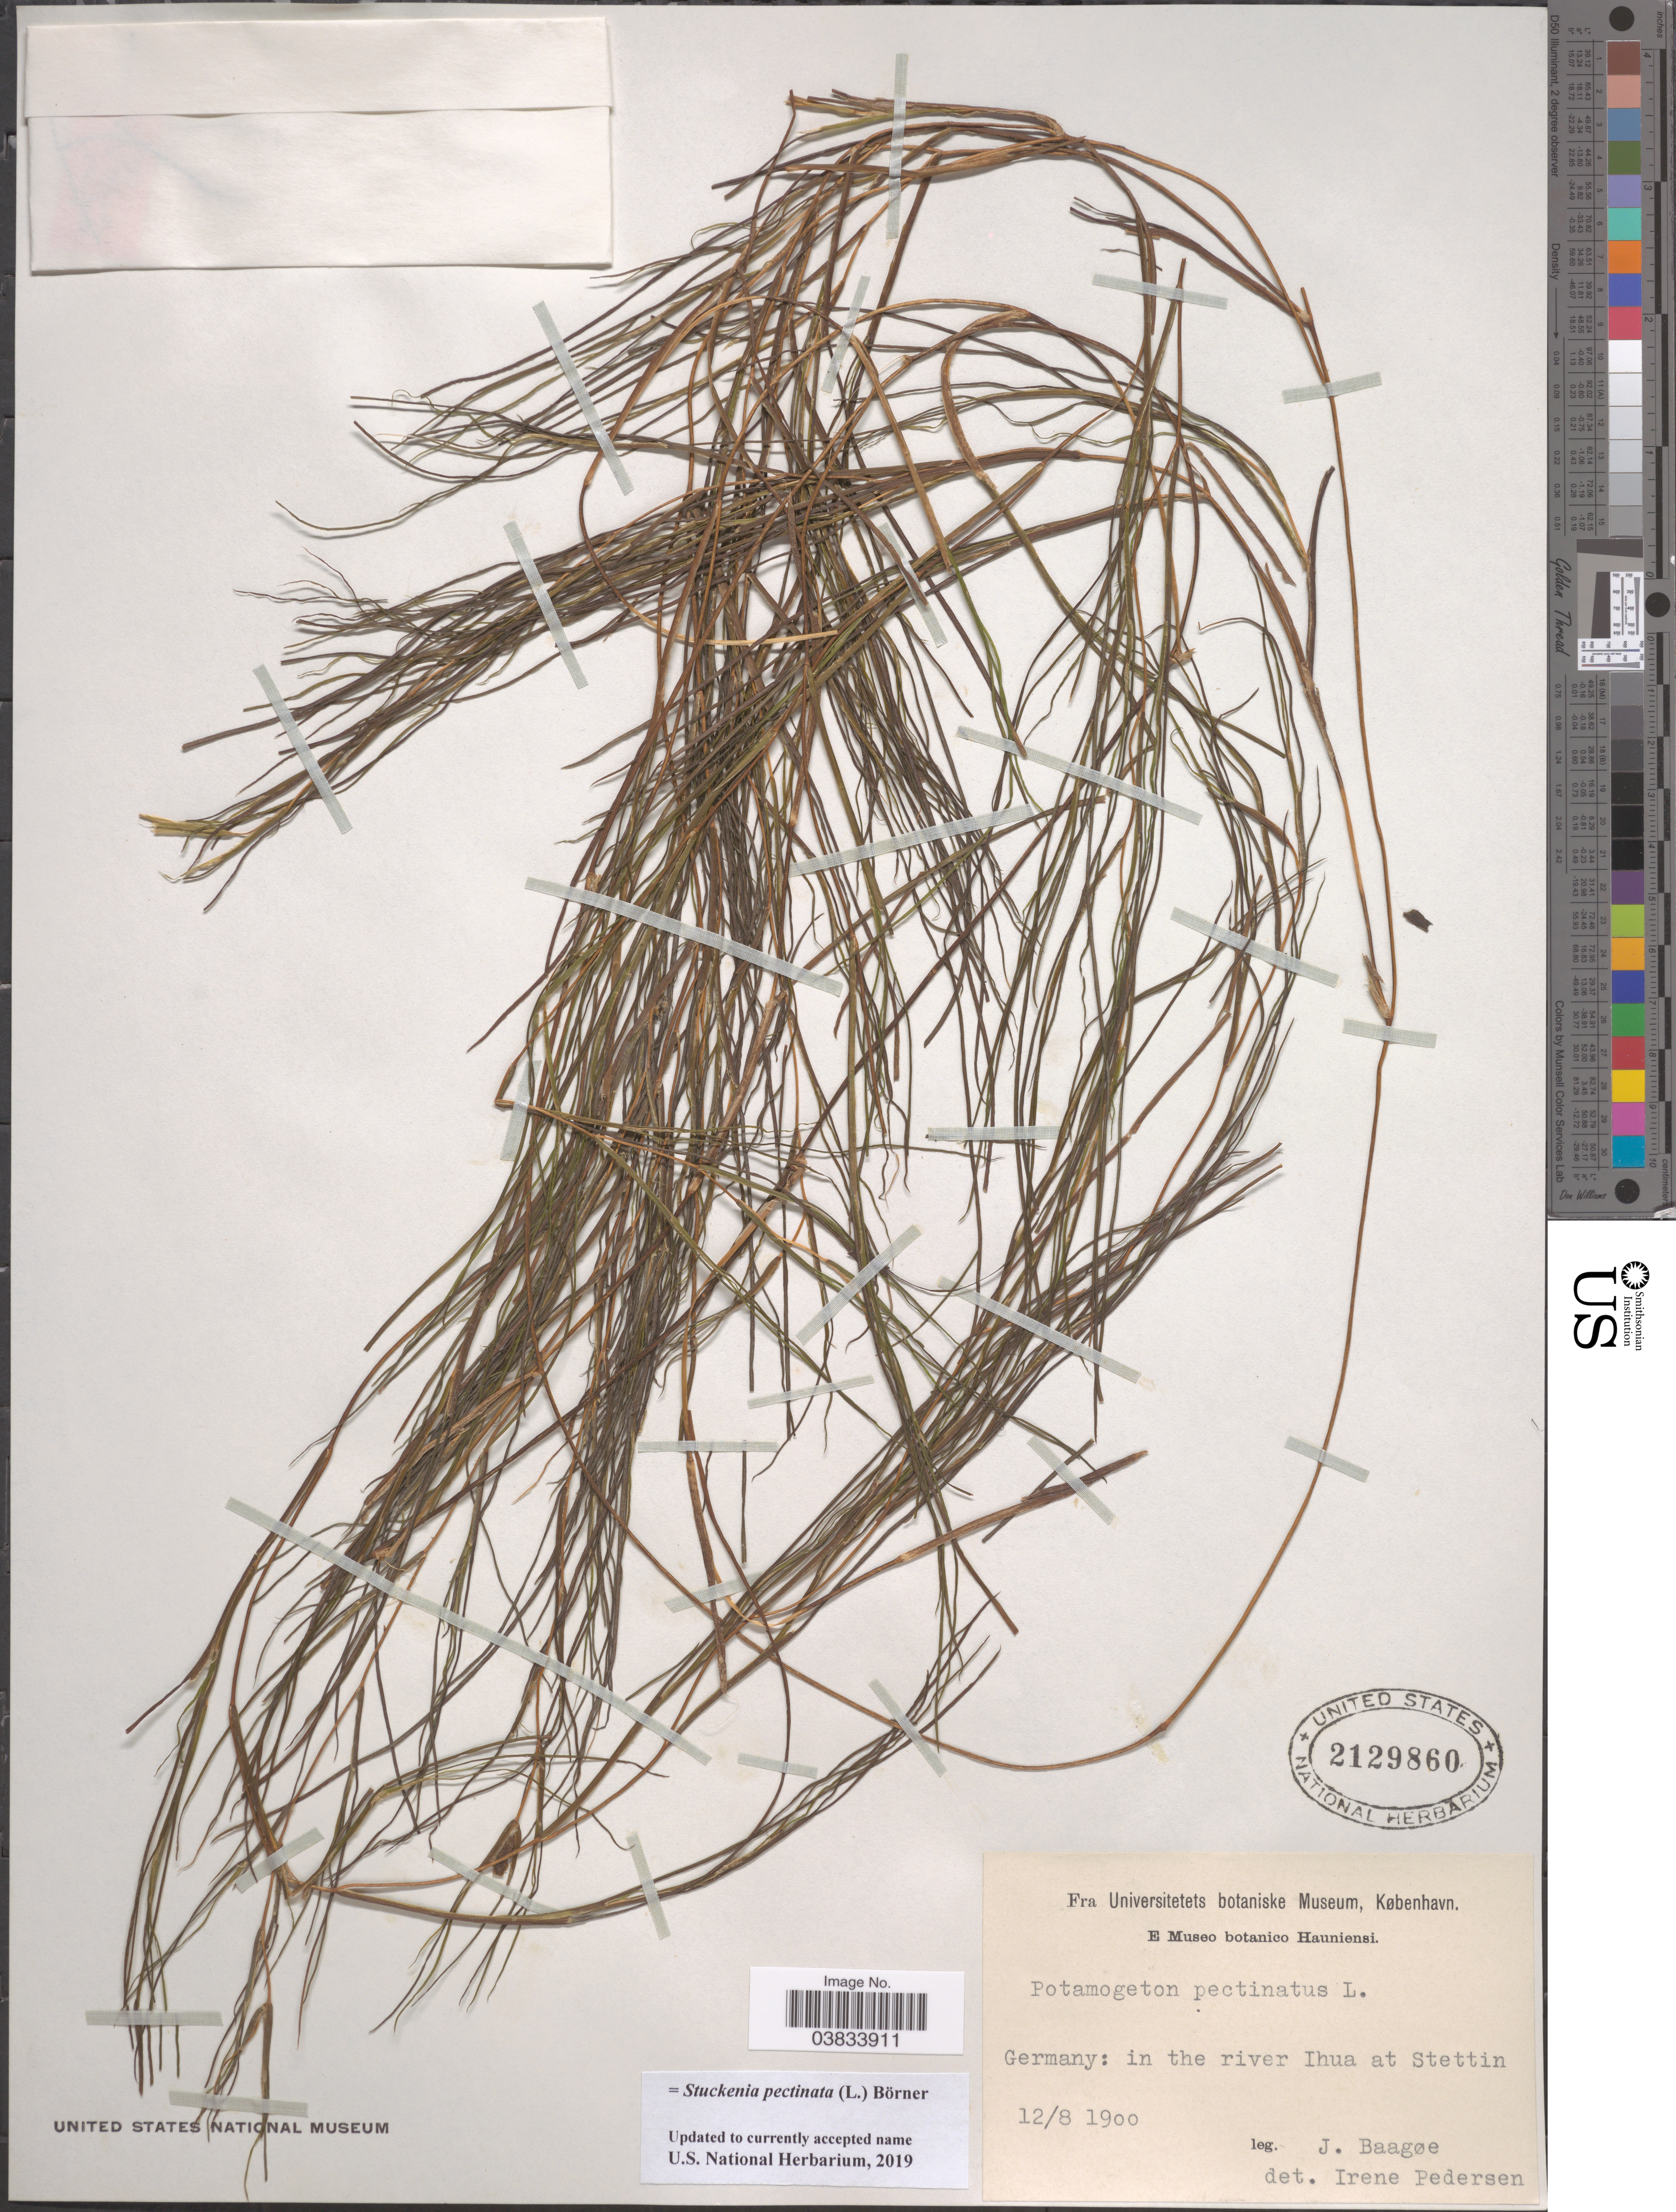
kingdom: Plantae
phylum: Tracheophyta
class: Liliopsida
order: Alismatales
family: Potamogetonaceae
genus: Stuckenia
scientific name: Stuckenia pectinata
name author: (L.) Börner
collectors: J. Baagoe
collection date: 1900-08-12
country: Germany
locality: In the river Ihua at Stettin.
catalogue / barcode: US 2129860